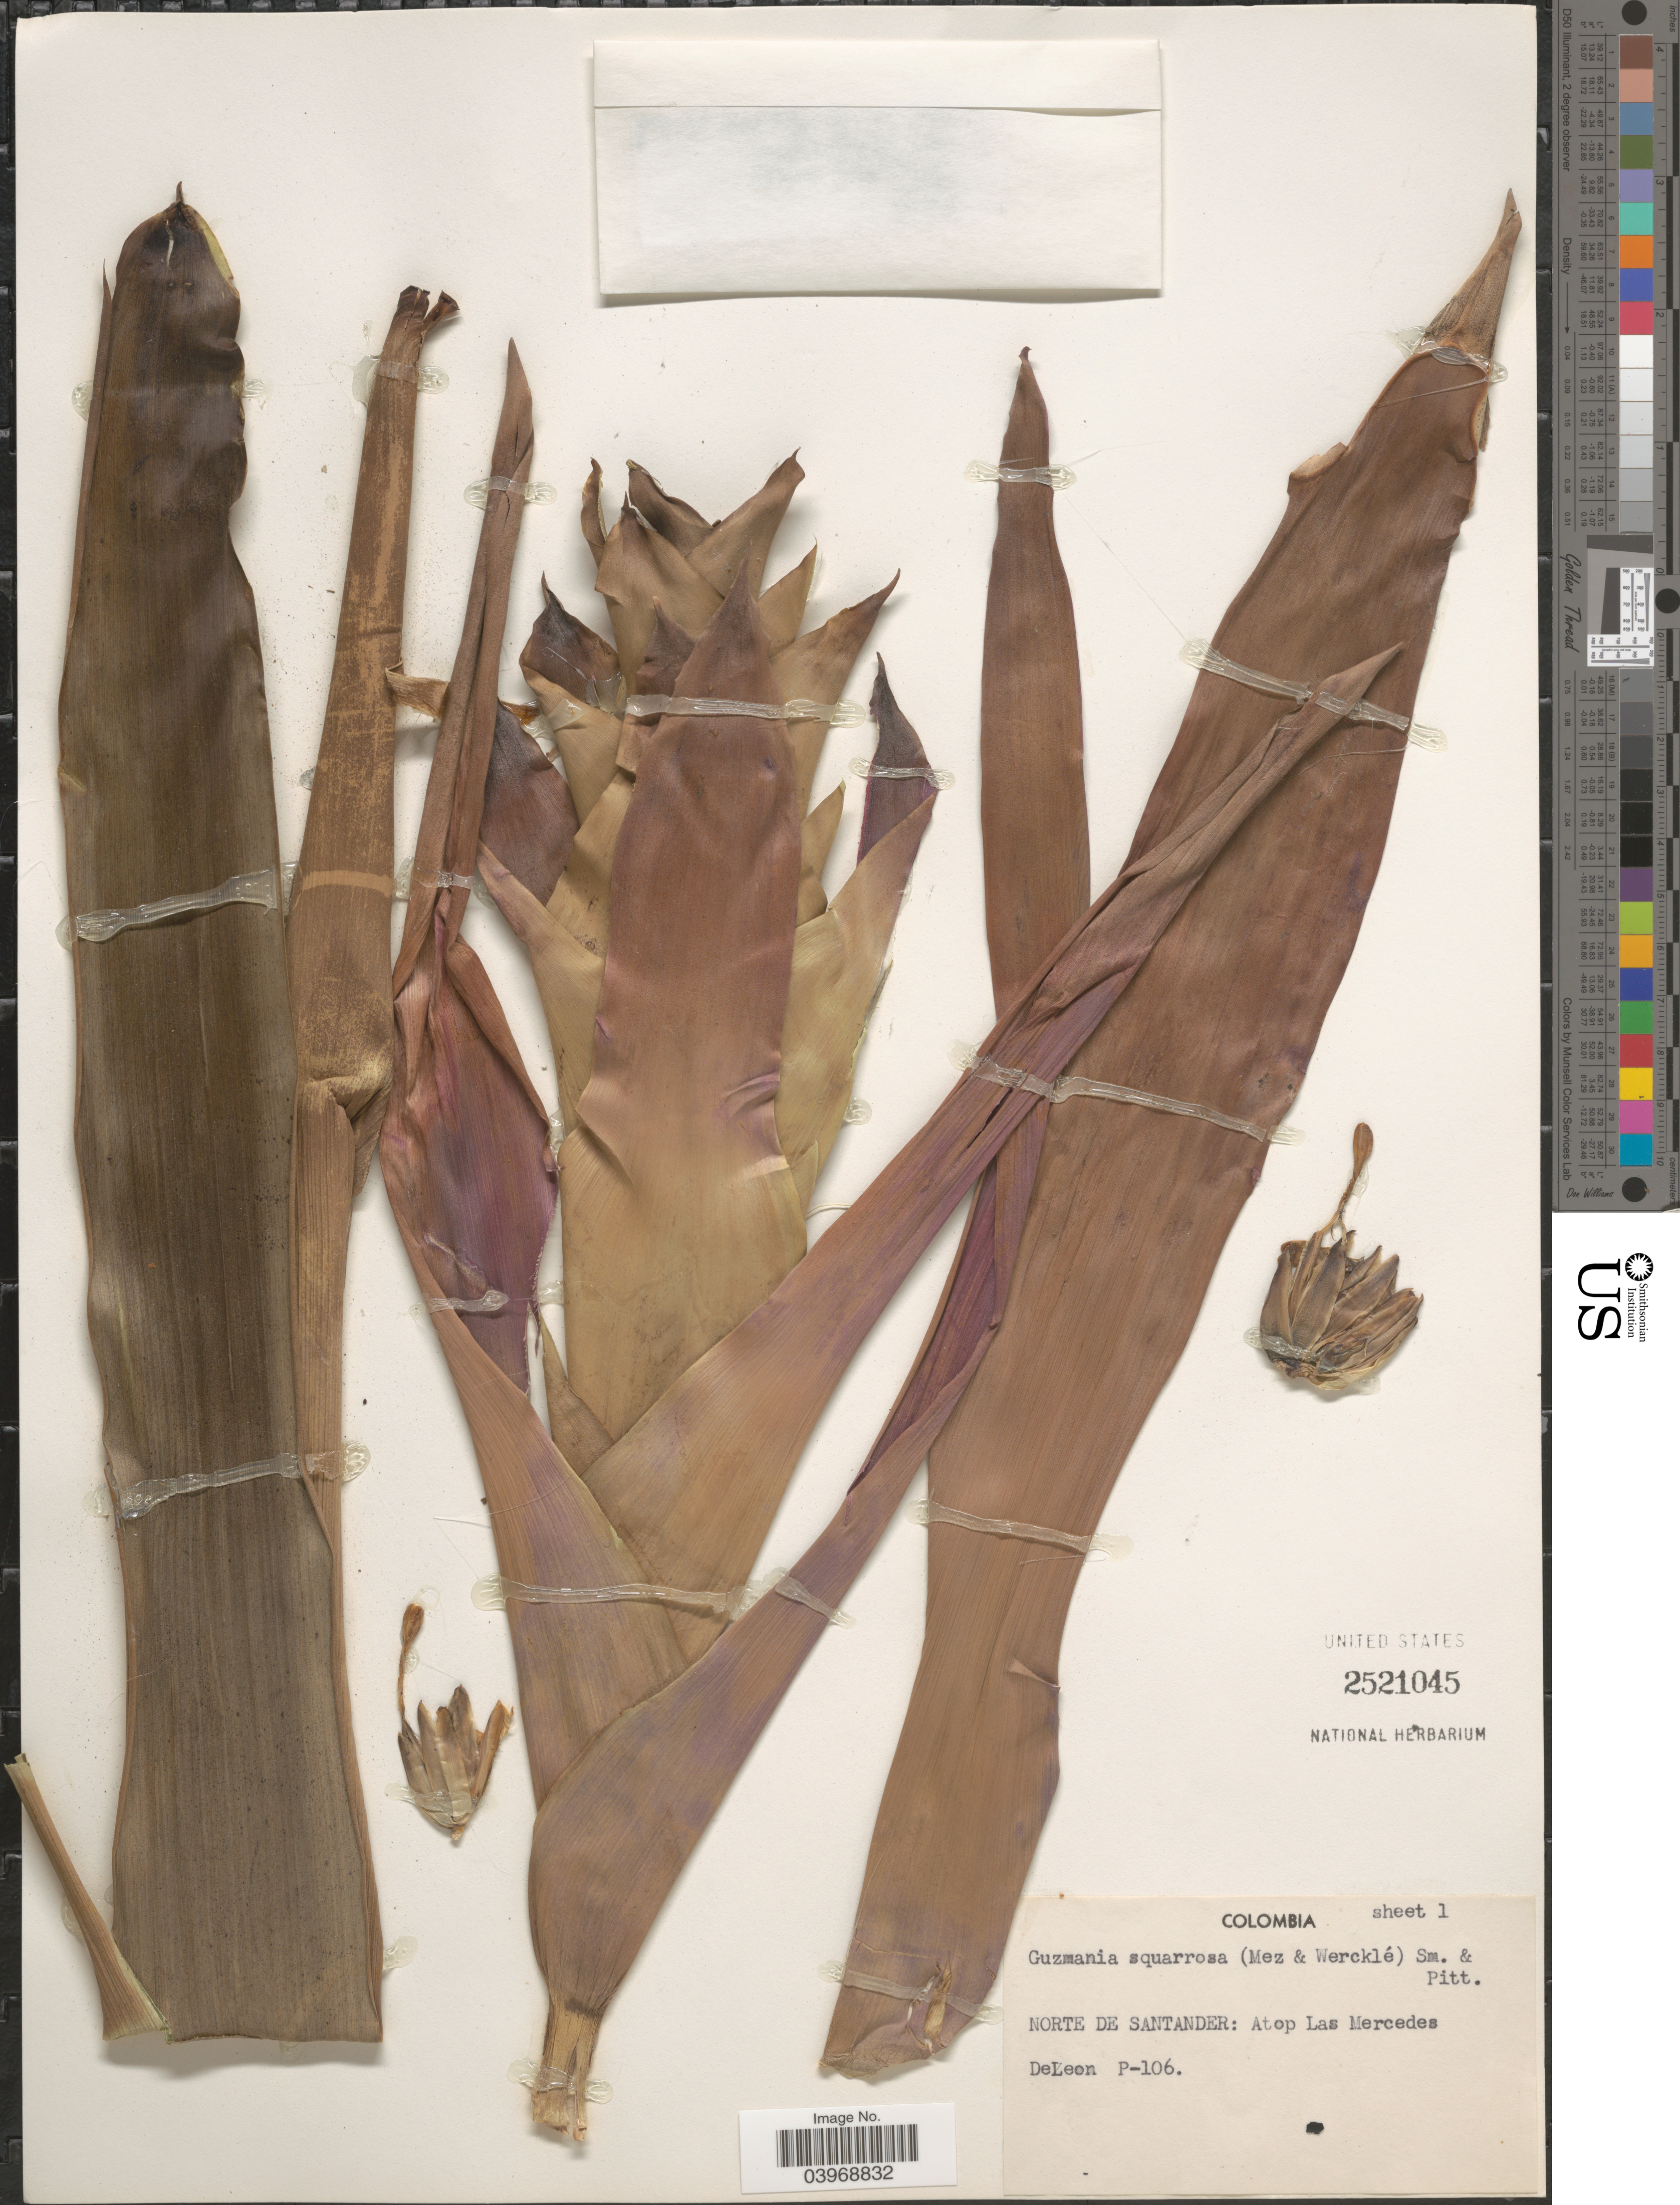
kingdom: Plantae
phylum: Tracheophyta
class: Liliopsida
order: Poales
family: Bromeliaceae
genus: Guzmania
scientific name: Guzmania squarrosa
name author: (Mez & Sodiro) L.B. Sm. & Pittendr.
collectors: DeLeon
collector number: P-106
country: Colombia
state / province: Norte de Santander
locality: Atop Las Mercedes.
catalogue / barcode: US 2521045